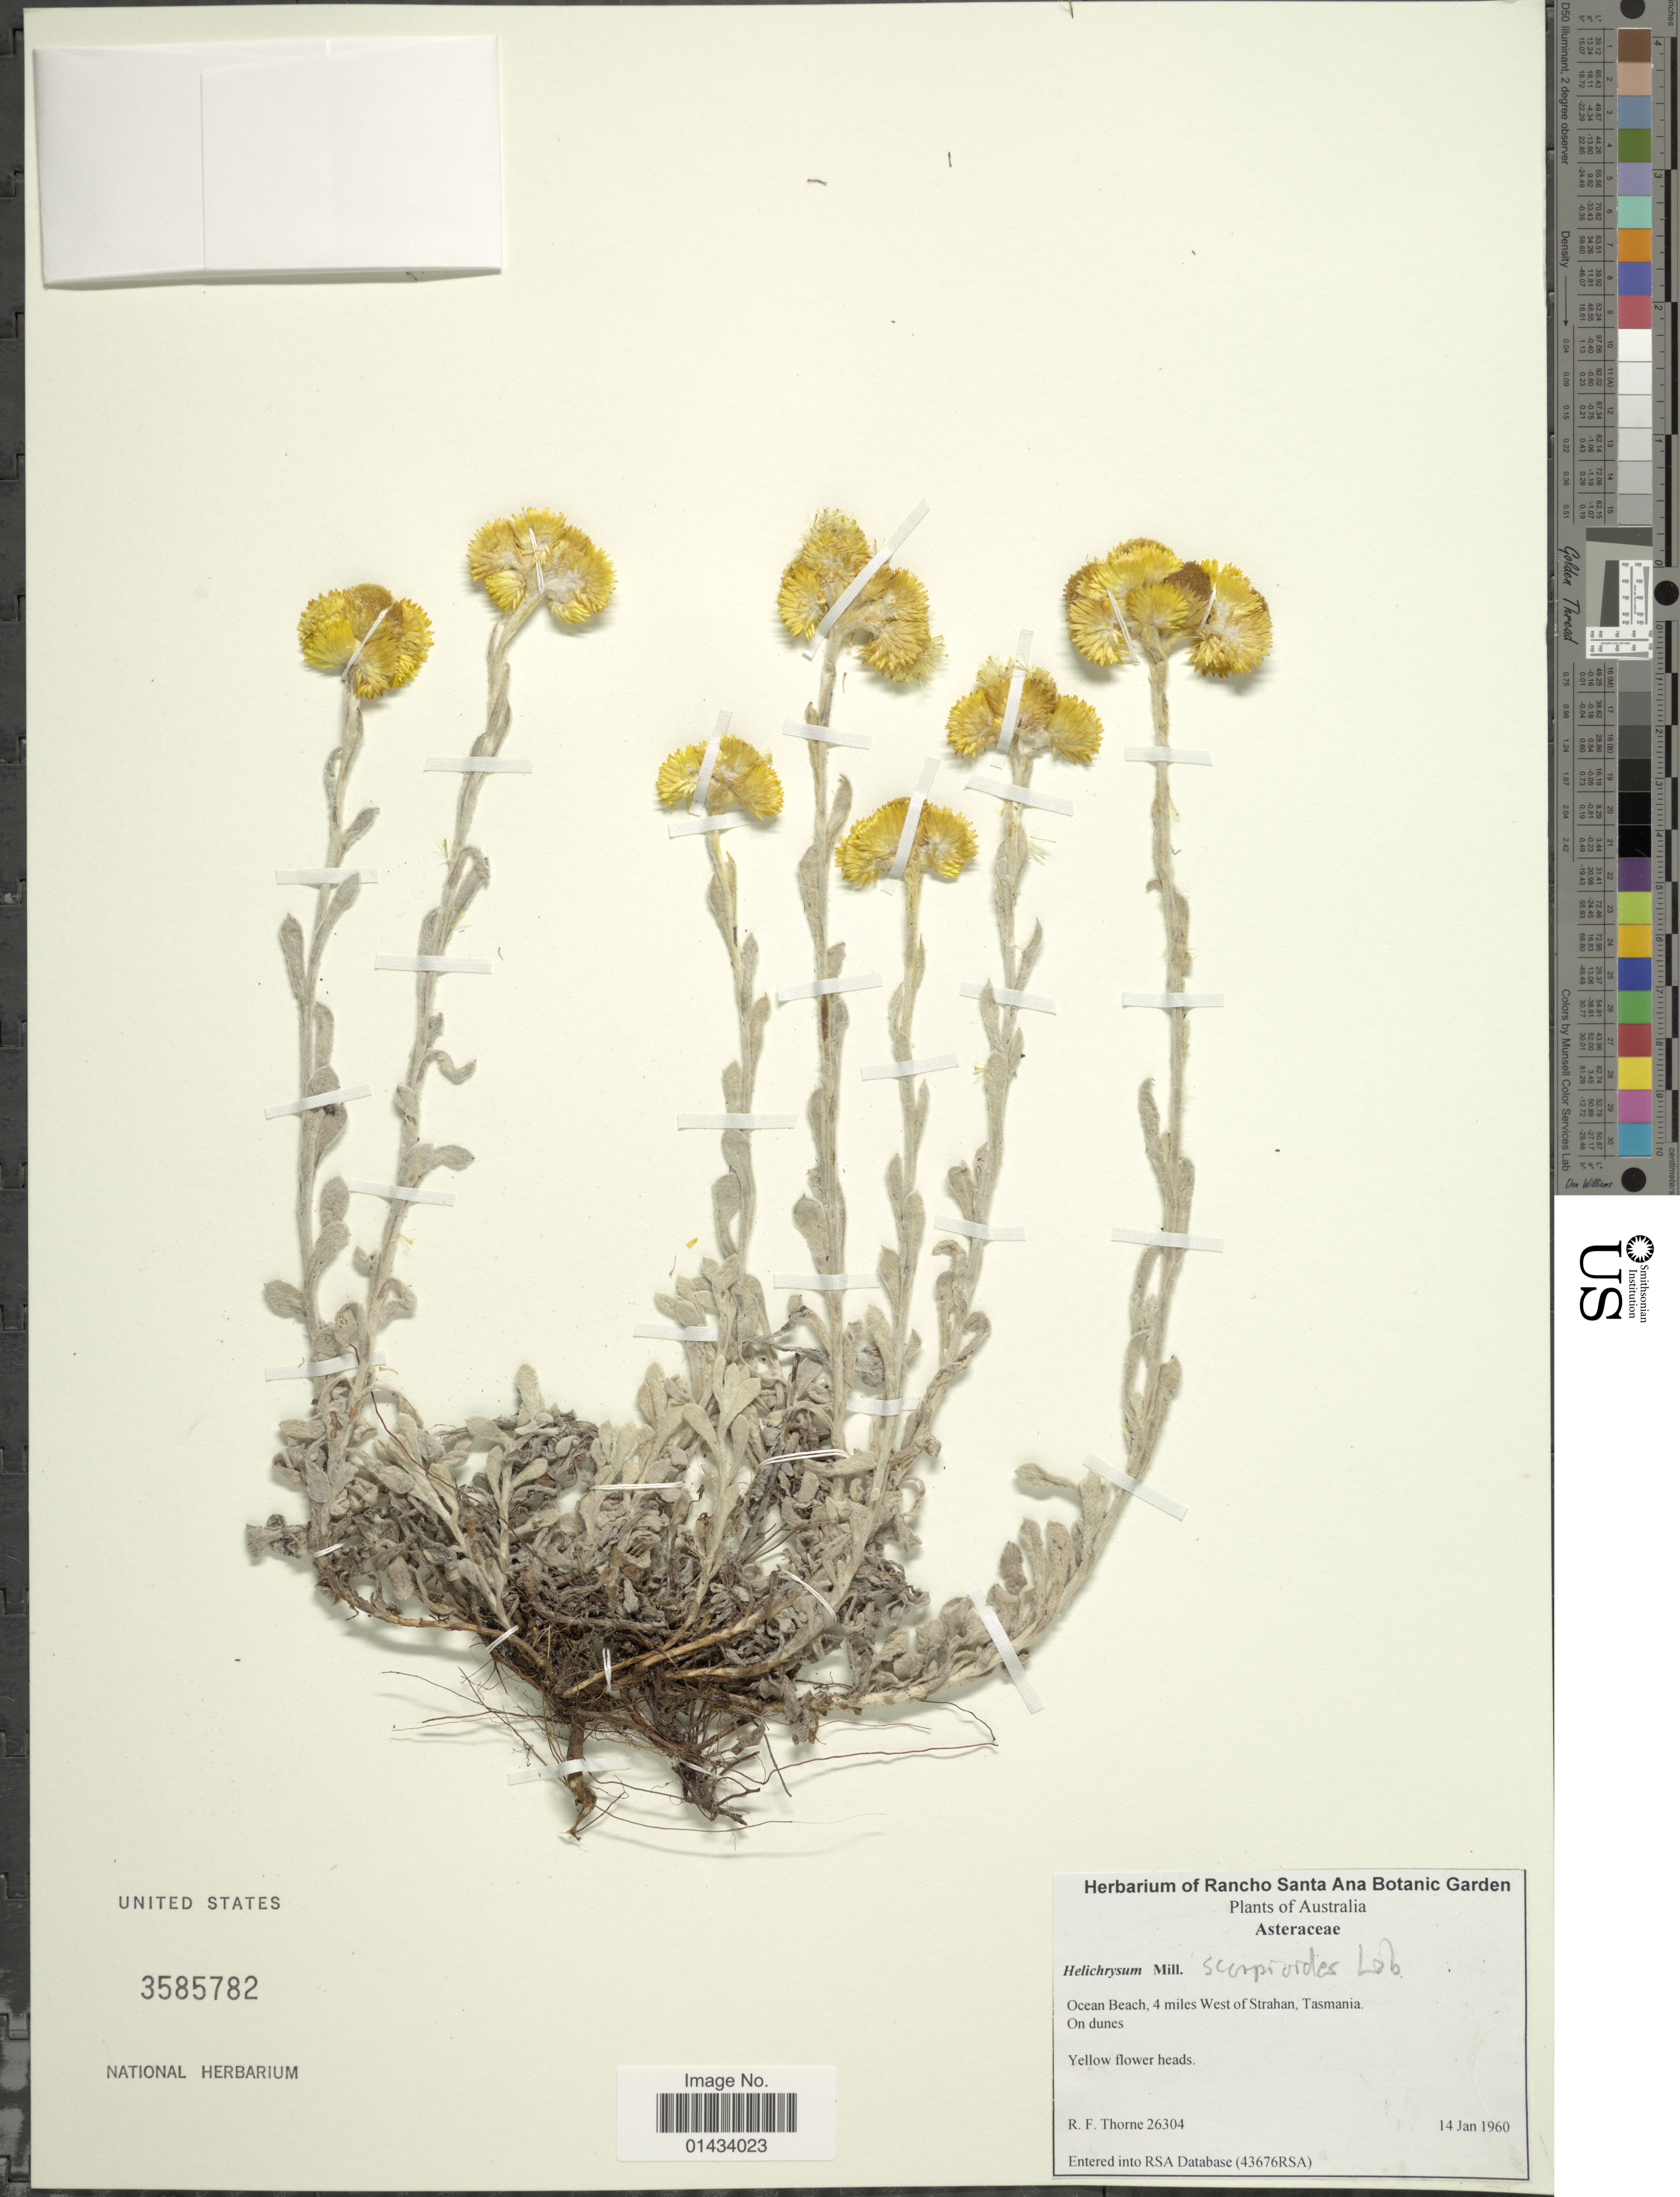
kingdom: Plantae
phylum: Tracheophyta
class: Magnoliopsida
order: Asterales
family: Asteraceae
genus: Coronidium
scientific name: Coronidium scorpioides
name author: (Labill.) Paul G. Wilson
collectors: R. F. Thorne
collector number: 26304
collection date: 1960-01-14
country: Australia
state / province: Tasmania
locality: Ocean Beach, 4 miles West of Strahan, on dunes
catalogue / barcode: US 3585782